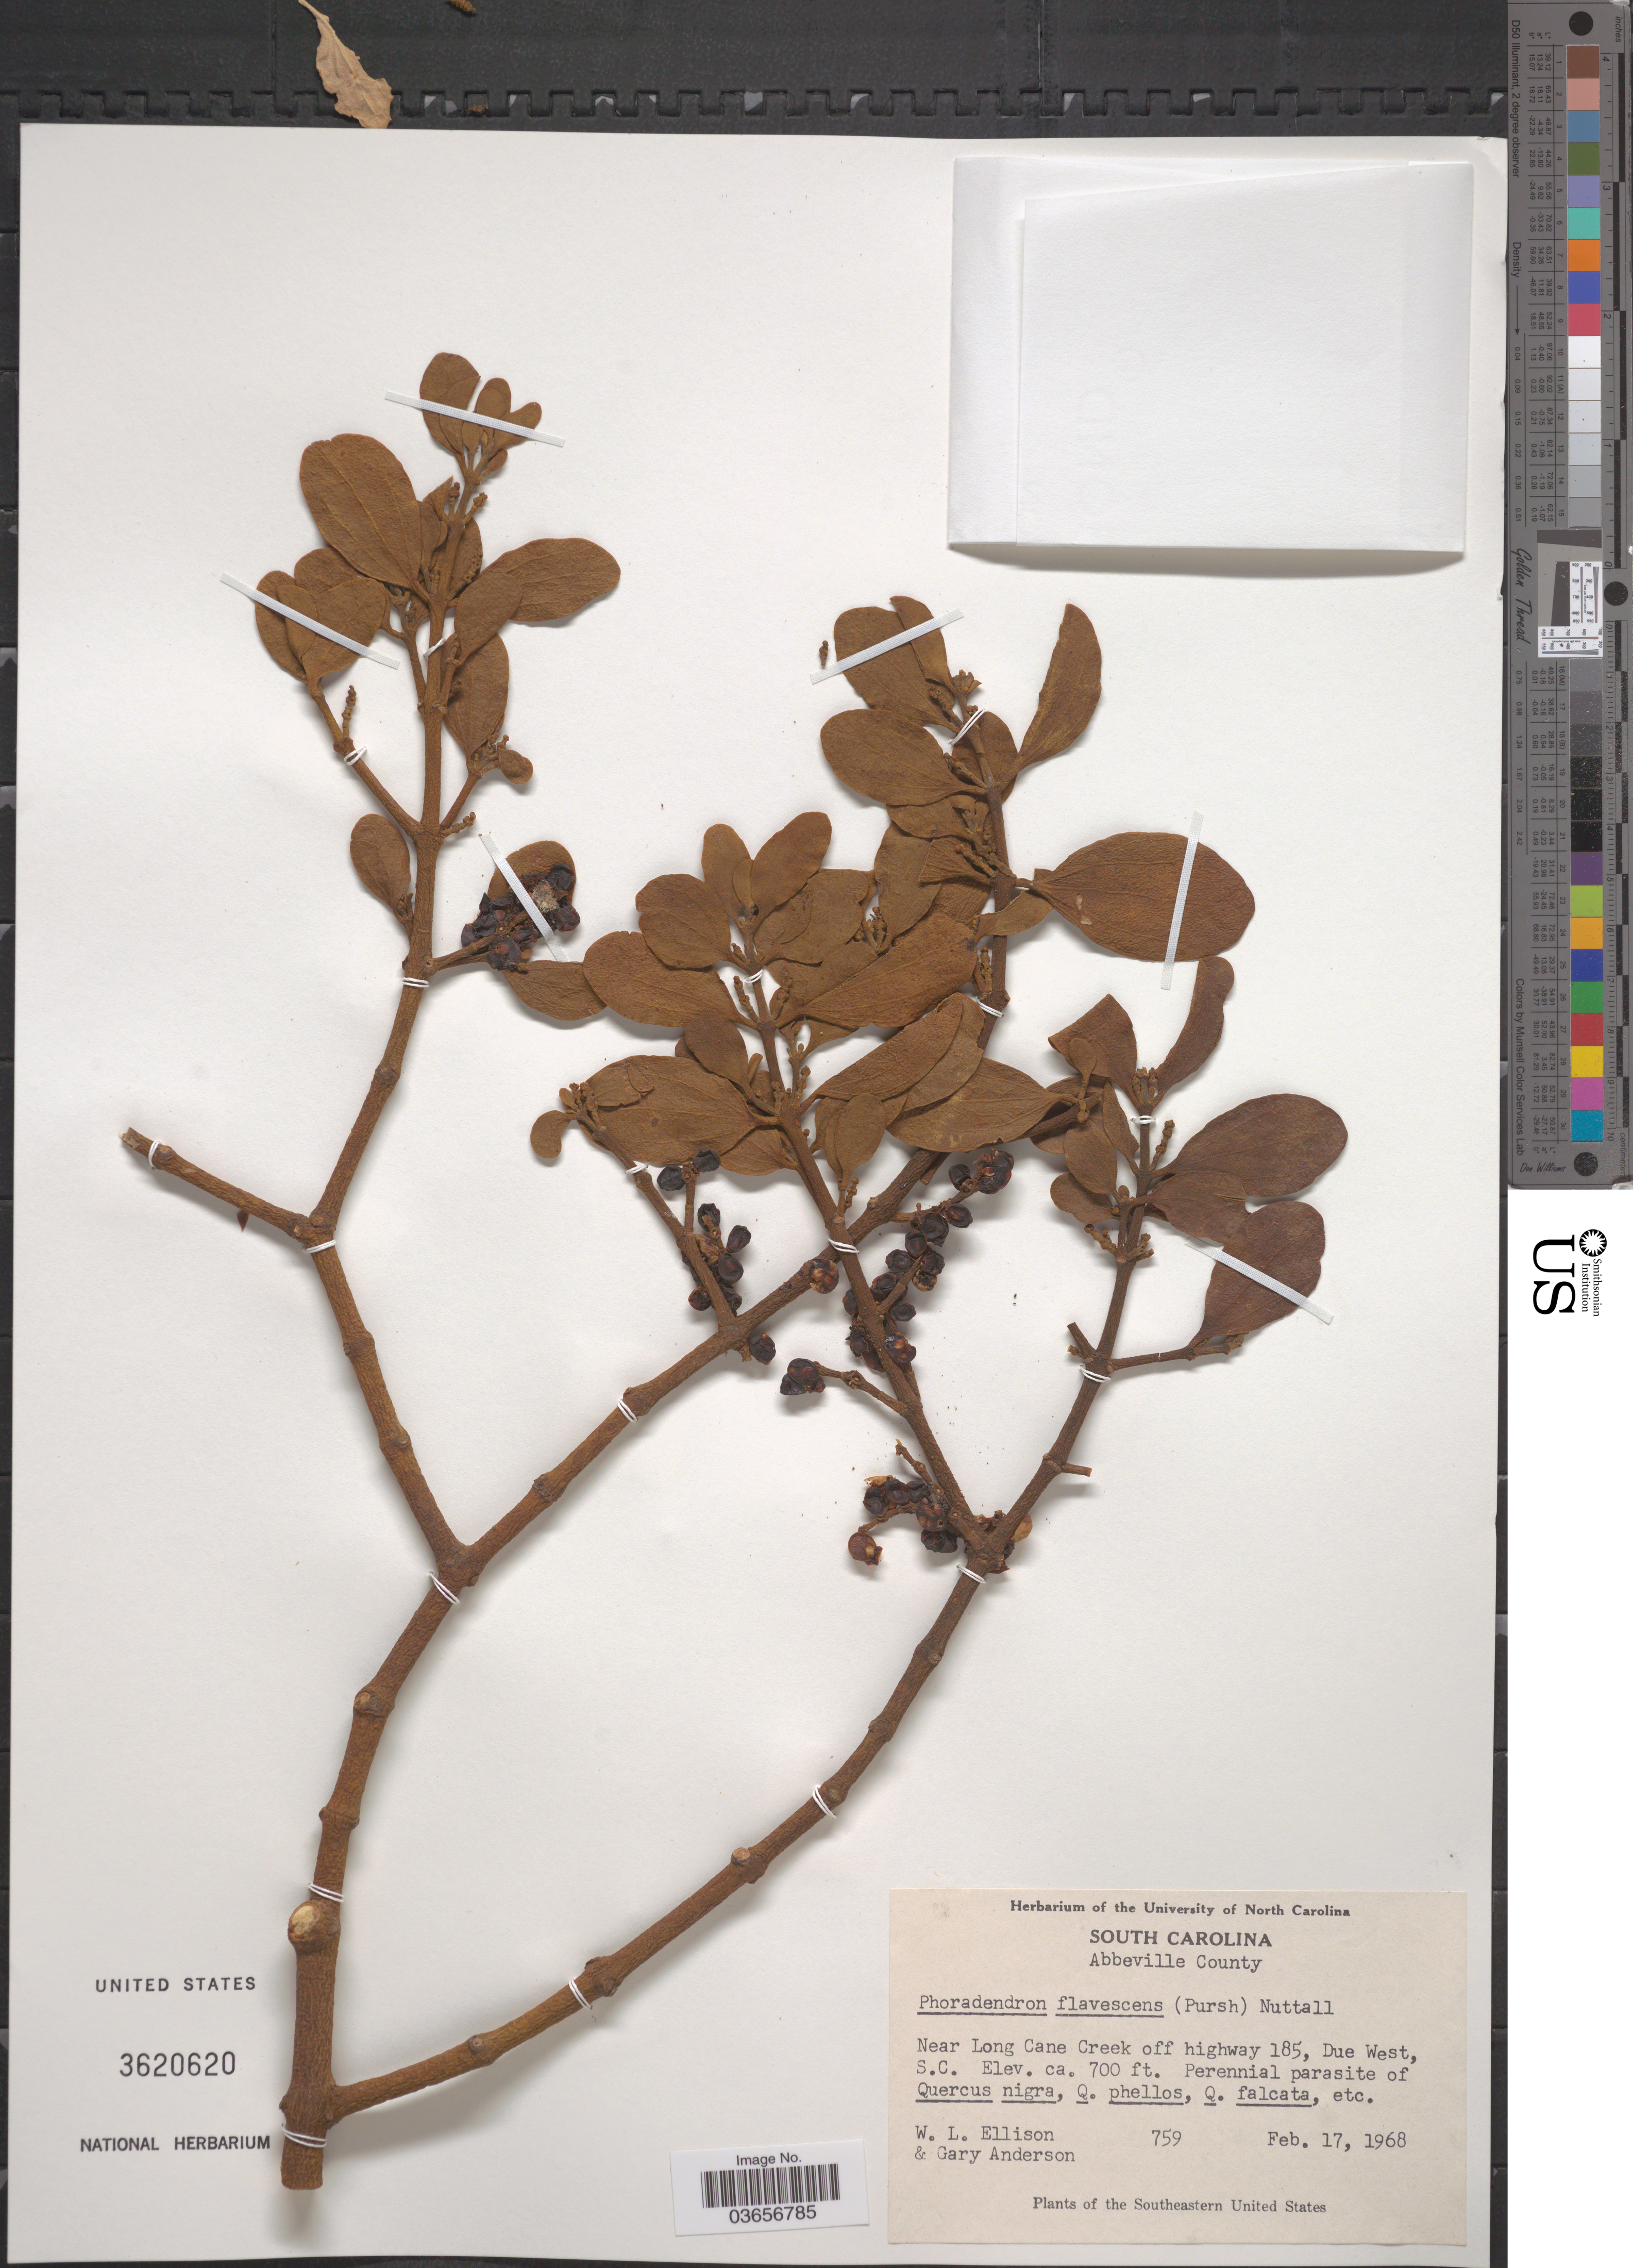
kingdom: Plantae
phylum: Tracheophyta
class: Magnoliopsida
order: Santalales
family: Viscaceae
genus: Phoradendron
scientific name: Phoradendron flavescens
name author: Nutt.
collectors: W. L. Ellison & G. Anderson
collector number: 759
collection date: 1968-02-17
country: United States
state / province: South Carolina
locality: Abbeville County. Near Long Cane Creek off highway 185, Due West.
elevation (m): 213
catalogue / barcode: US 3620620